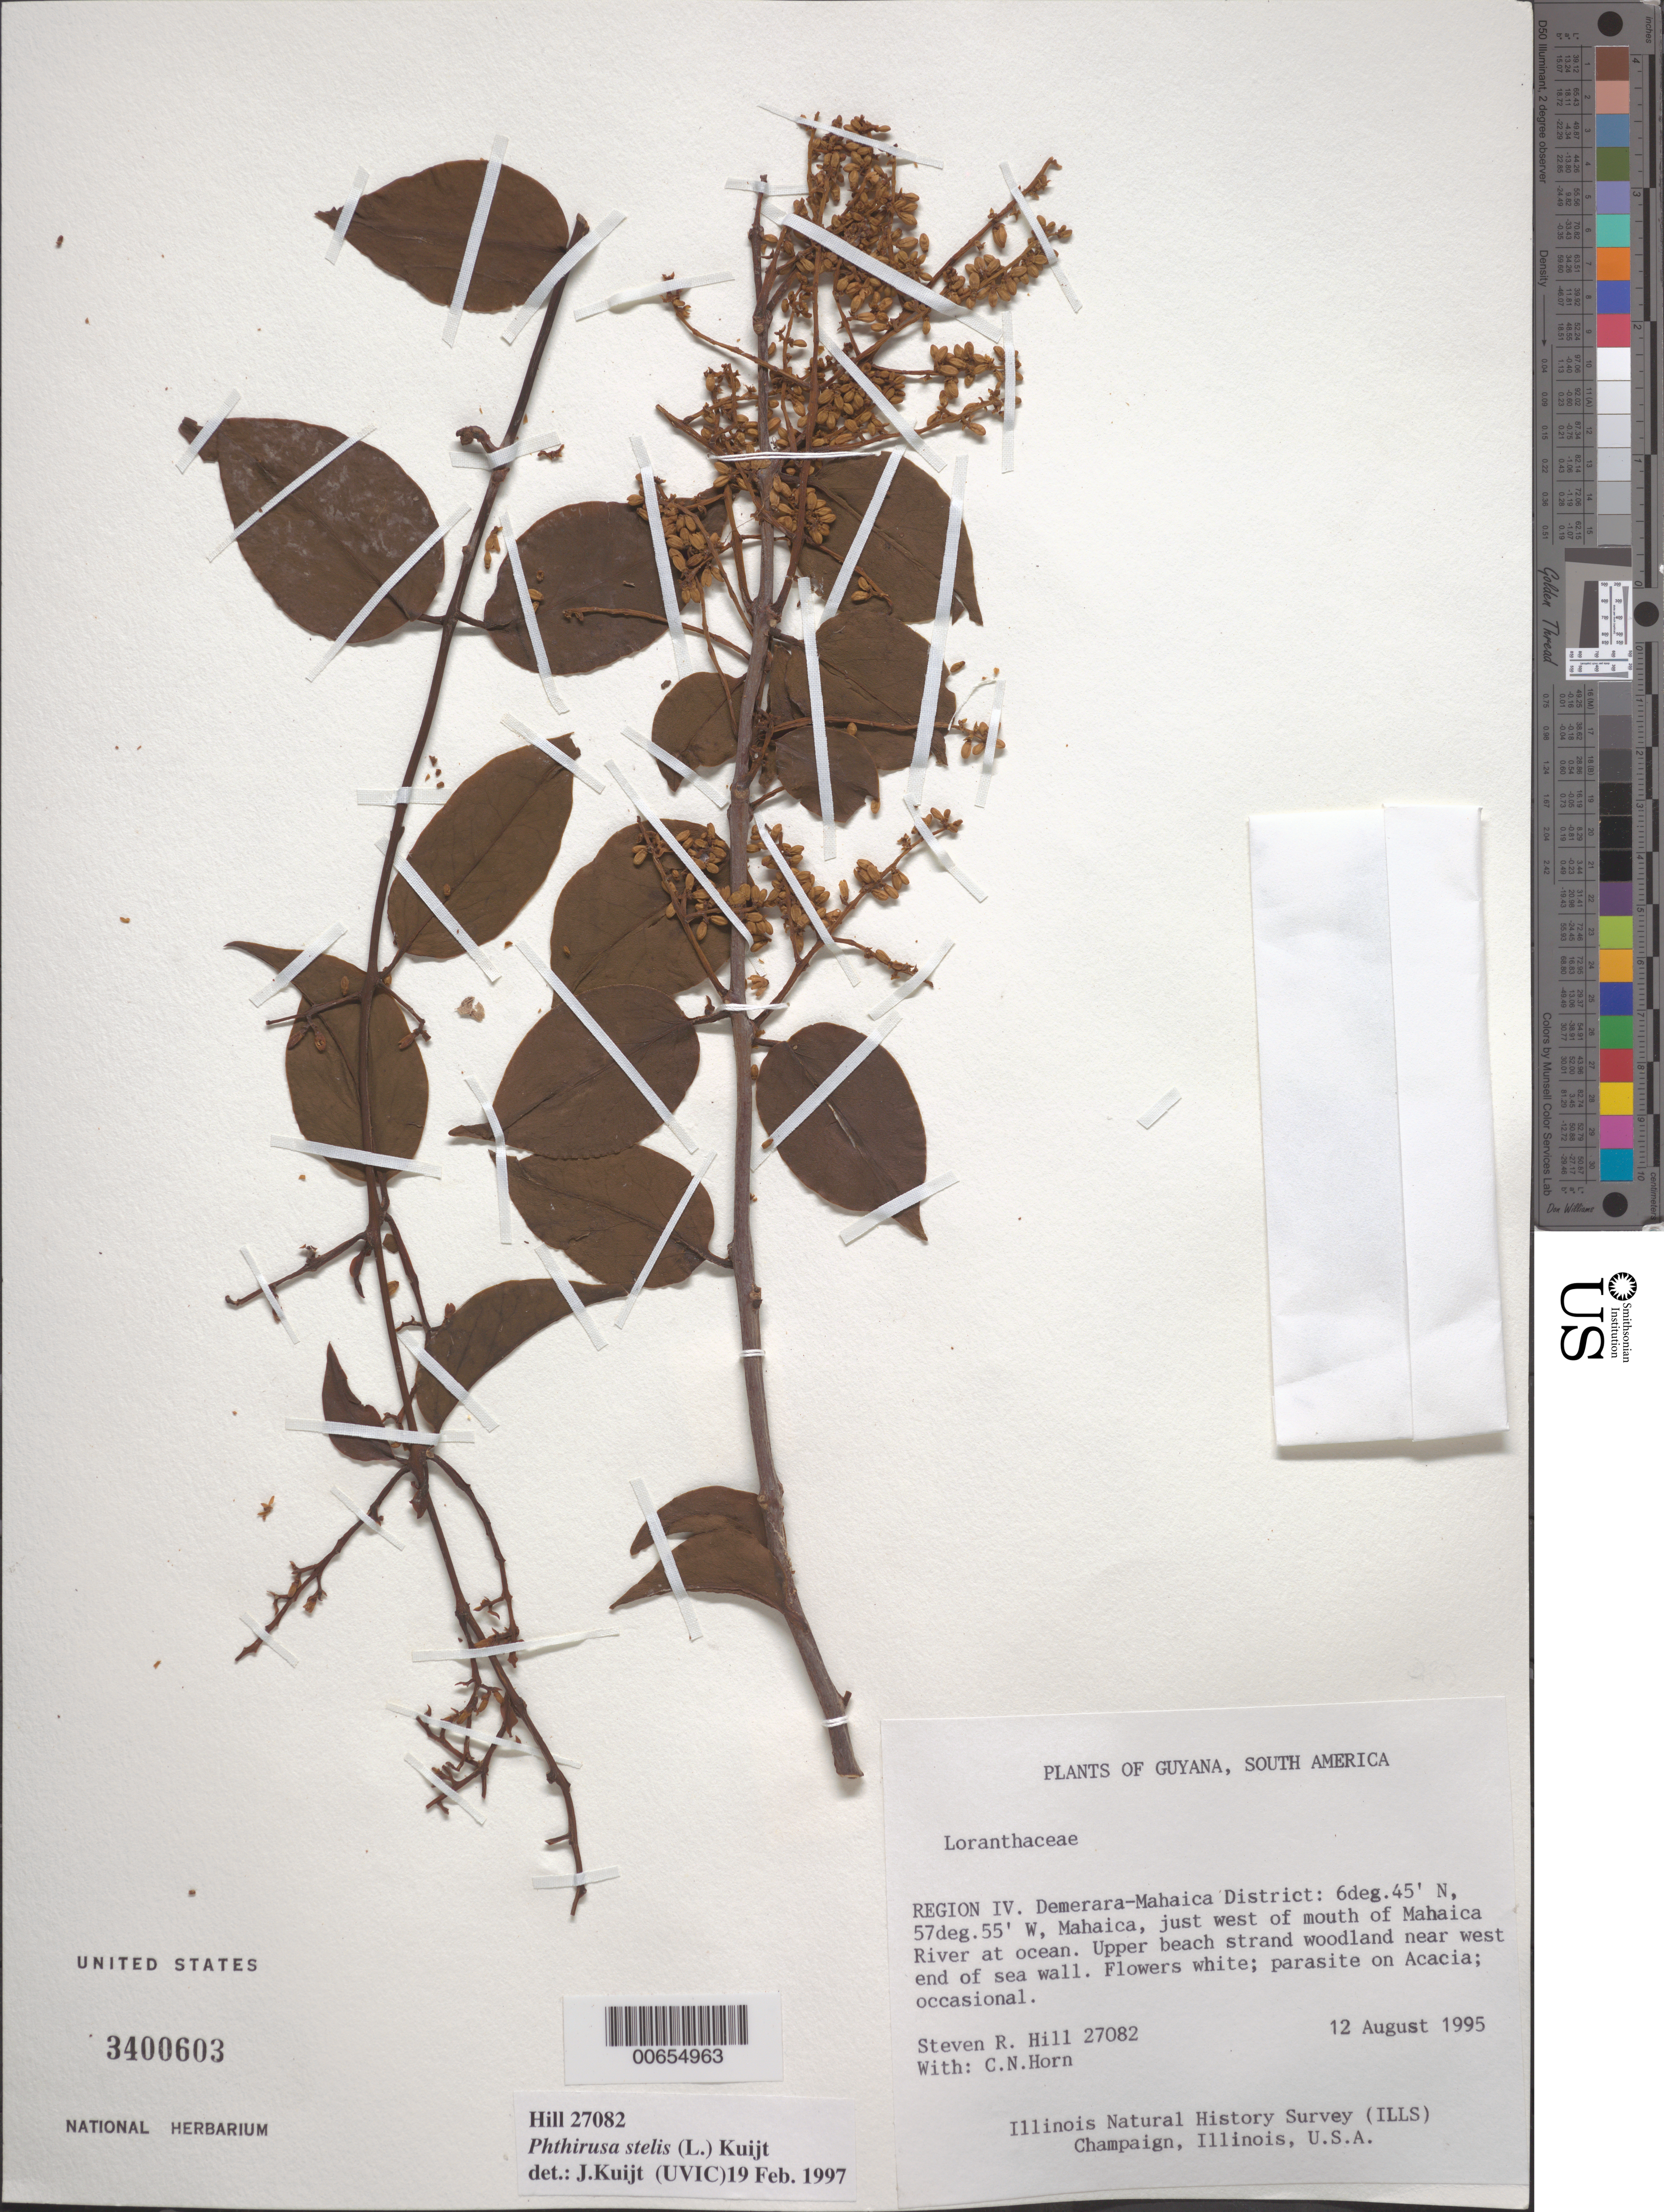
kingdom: Plantae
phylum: Tracheophyta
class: Magnoliopsida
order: Santalales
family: Loranthaceae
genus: Phthirusa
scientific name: Phthirusa stelis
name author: (L.) Kuijt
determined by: Kuijt, Job, (CANADA)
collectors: S. R. Hill & C. N. Horn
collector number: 27082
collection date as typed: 12-Aug-95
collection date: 1995-08-12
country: Guyana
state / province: Demerara-Mahaica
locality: Mahaica, on coast 20 miles east of Georgetown; just W of mouth of Mahaica R. at ocean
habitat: Beach strand woodland near west end of sea wall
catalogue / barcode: US 3400603